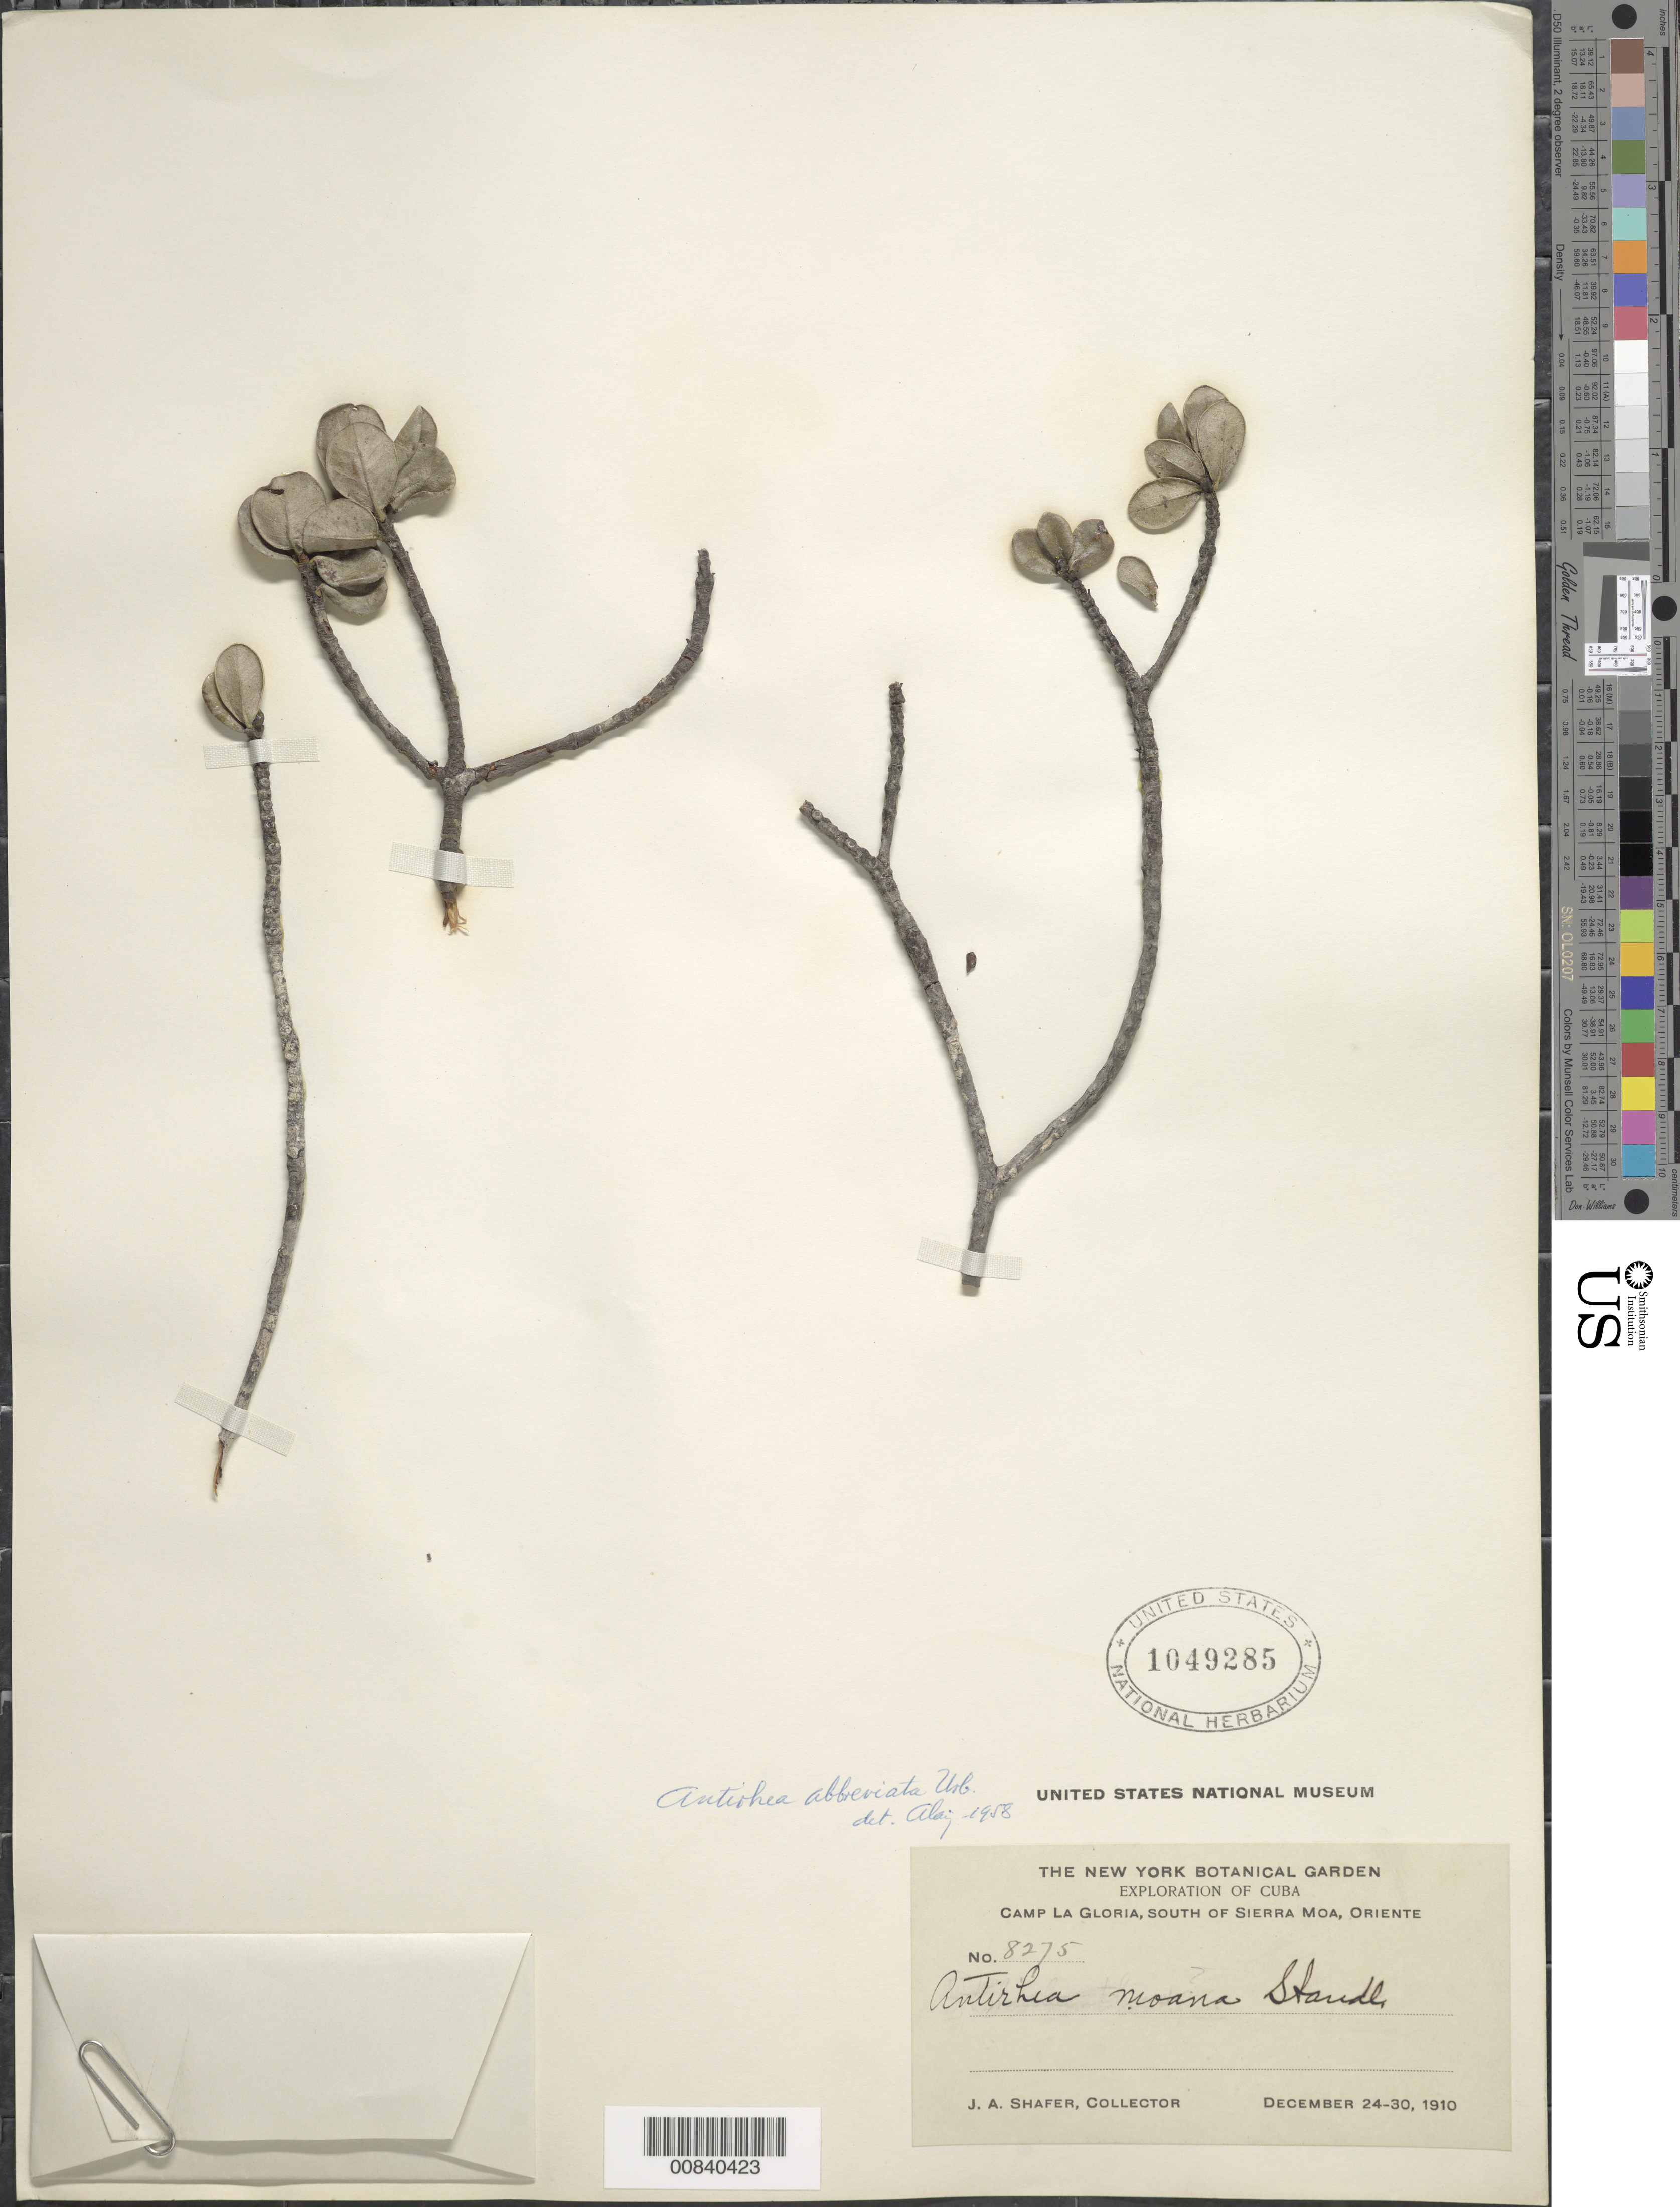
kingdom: Plantae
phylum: Tracheophyta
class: Magnoliopsida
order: Gentianales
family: Rubiaceae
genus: Stenostomum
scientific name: Stenostomum abbreviatum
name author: (Urb.) Borhidi & Fernández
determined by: Liogier, Alain H.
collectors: J. A. Shafer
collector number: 8275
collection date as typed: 24 Dec 1910 to 30 Dec 1910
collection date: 1910-12-24/1910-12-30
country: Cuba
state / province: Oriente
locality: Camp la Gloria, south of Sierra Moa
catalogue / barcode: US 1049285